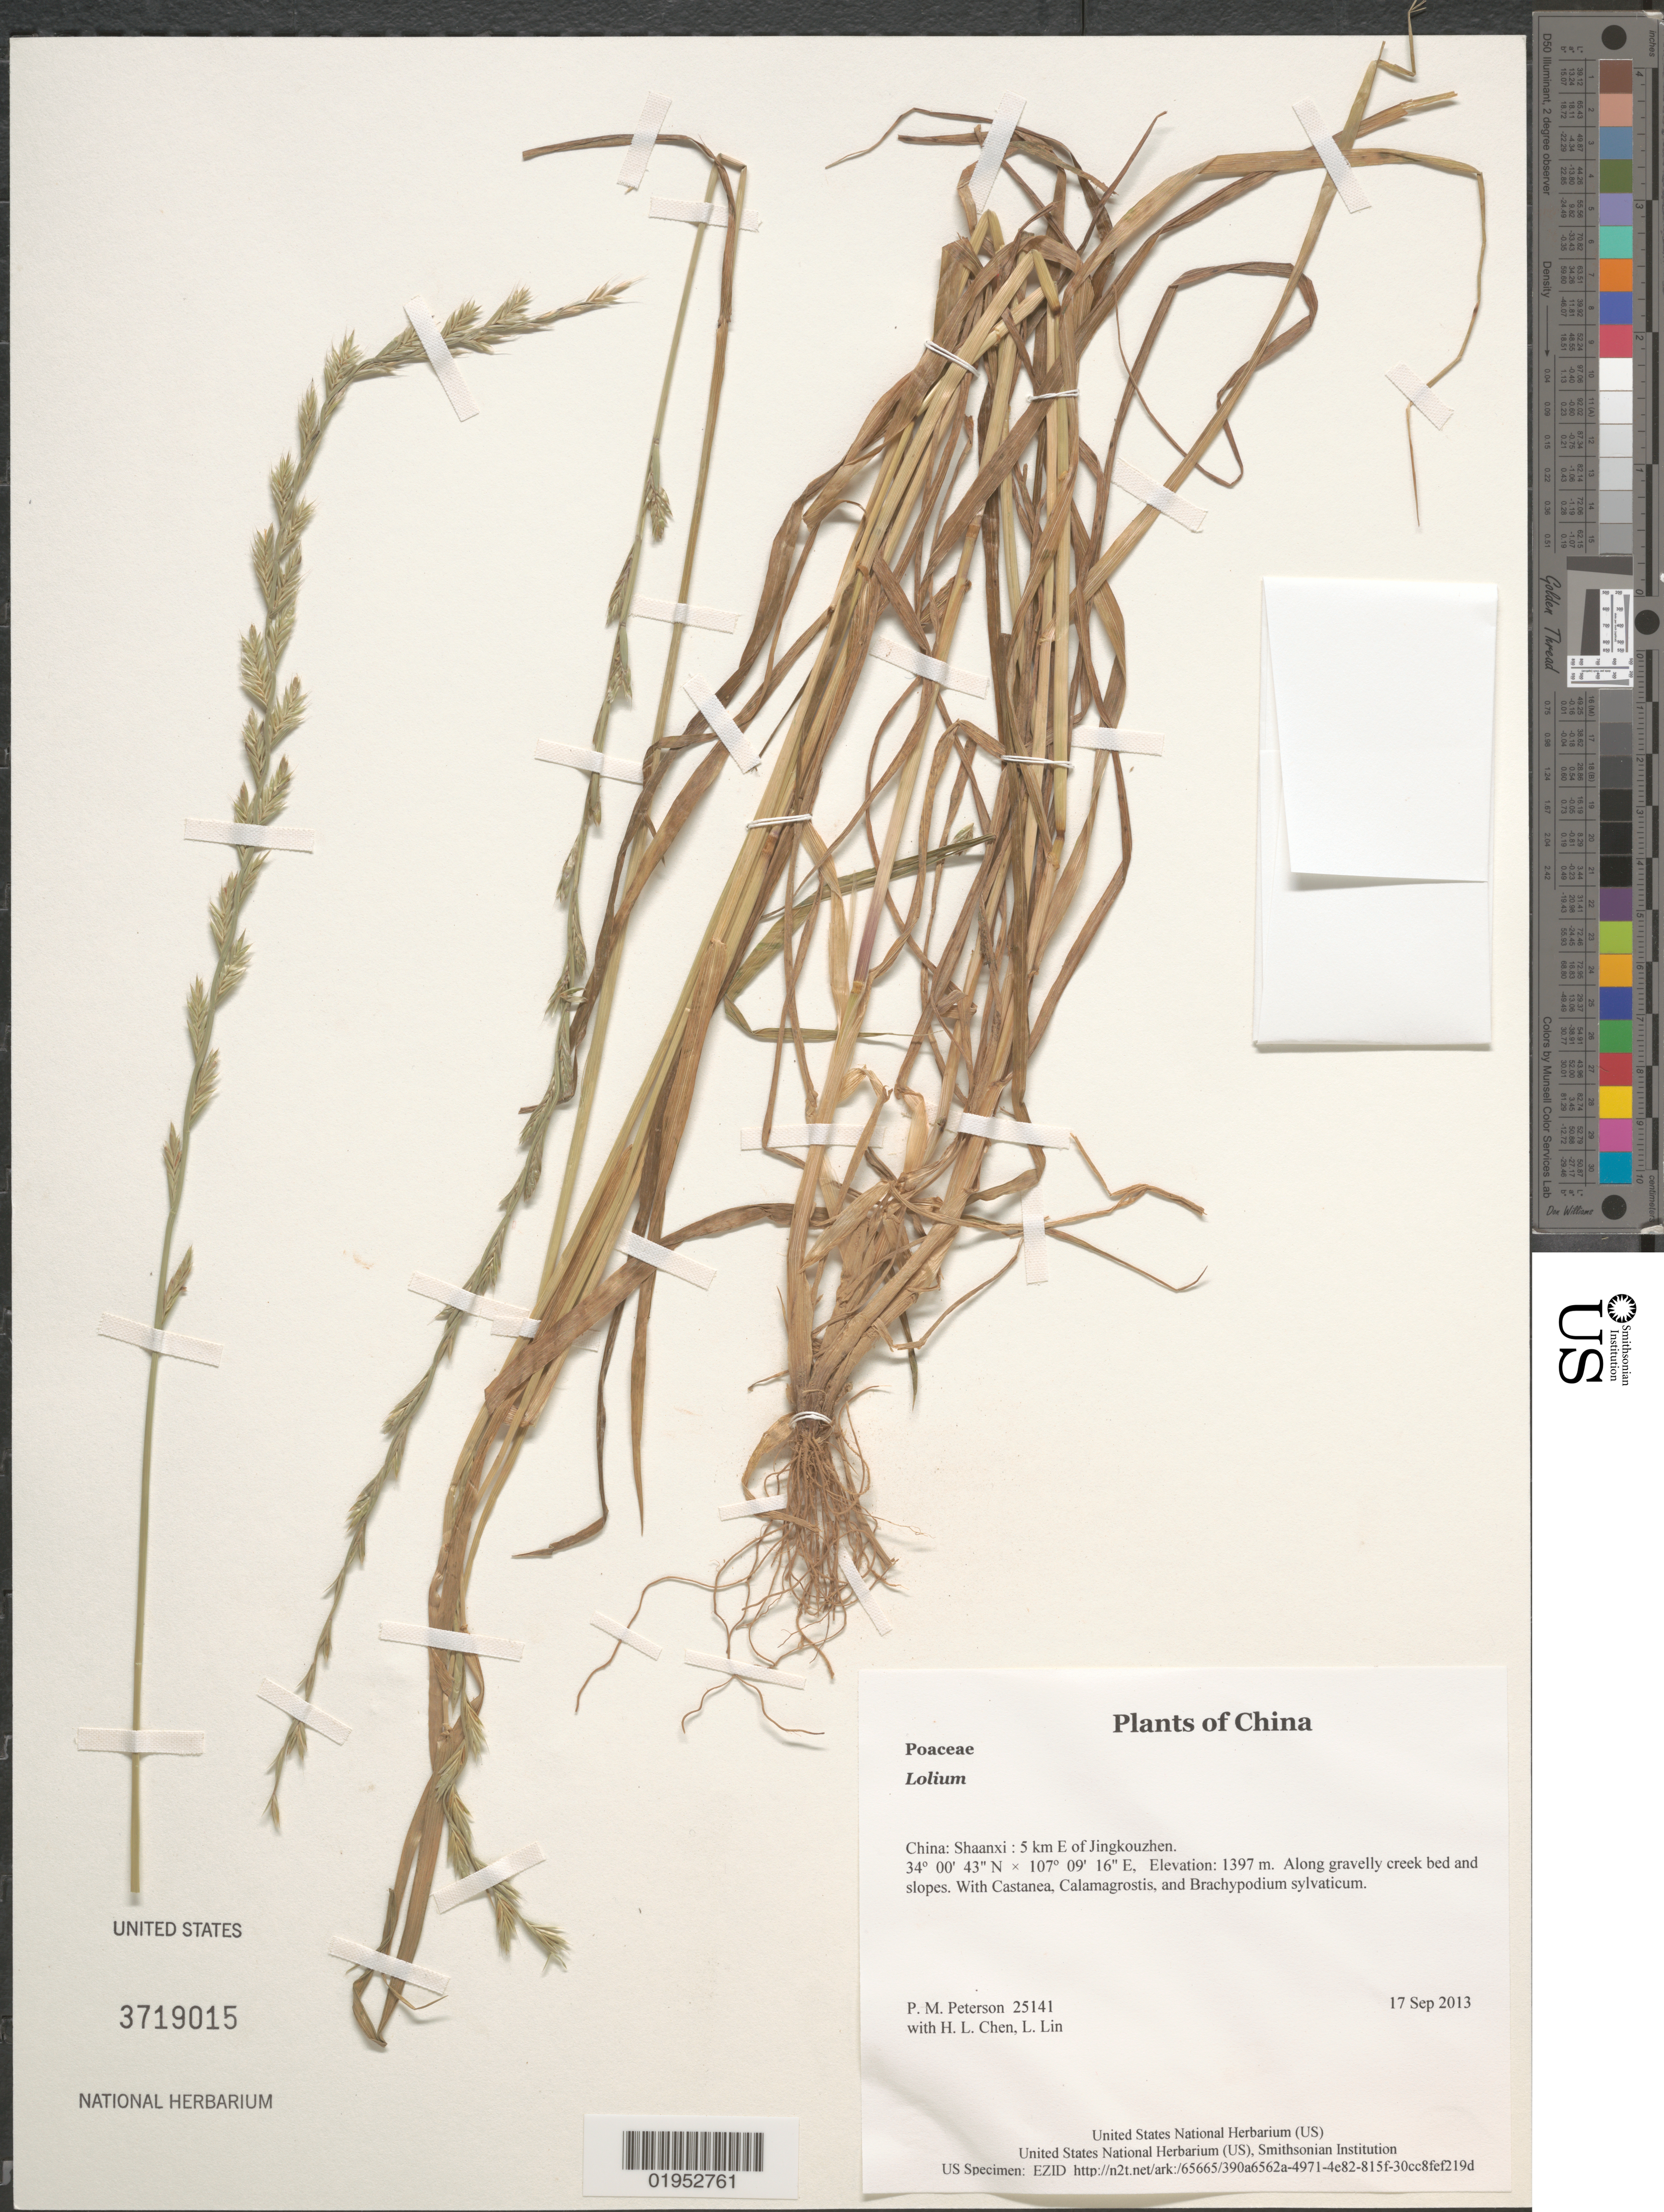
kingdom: Plantae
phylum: Tracheophyta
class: Liliopsida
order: Poales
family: Poaceae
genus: Lolium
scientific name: Lolium sp.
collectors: P. M. Peterson, H. L. Chen & L. Lin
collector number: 25141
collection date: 2013-09-17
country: China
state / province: Shaanxi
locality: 5 km E of Jingkouzhen.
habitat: Along gravelly creek bed and slopes.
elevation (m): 1397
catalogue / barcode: US 3719015